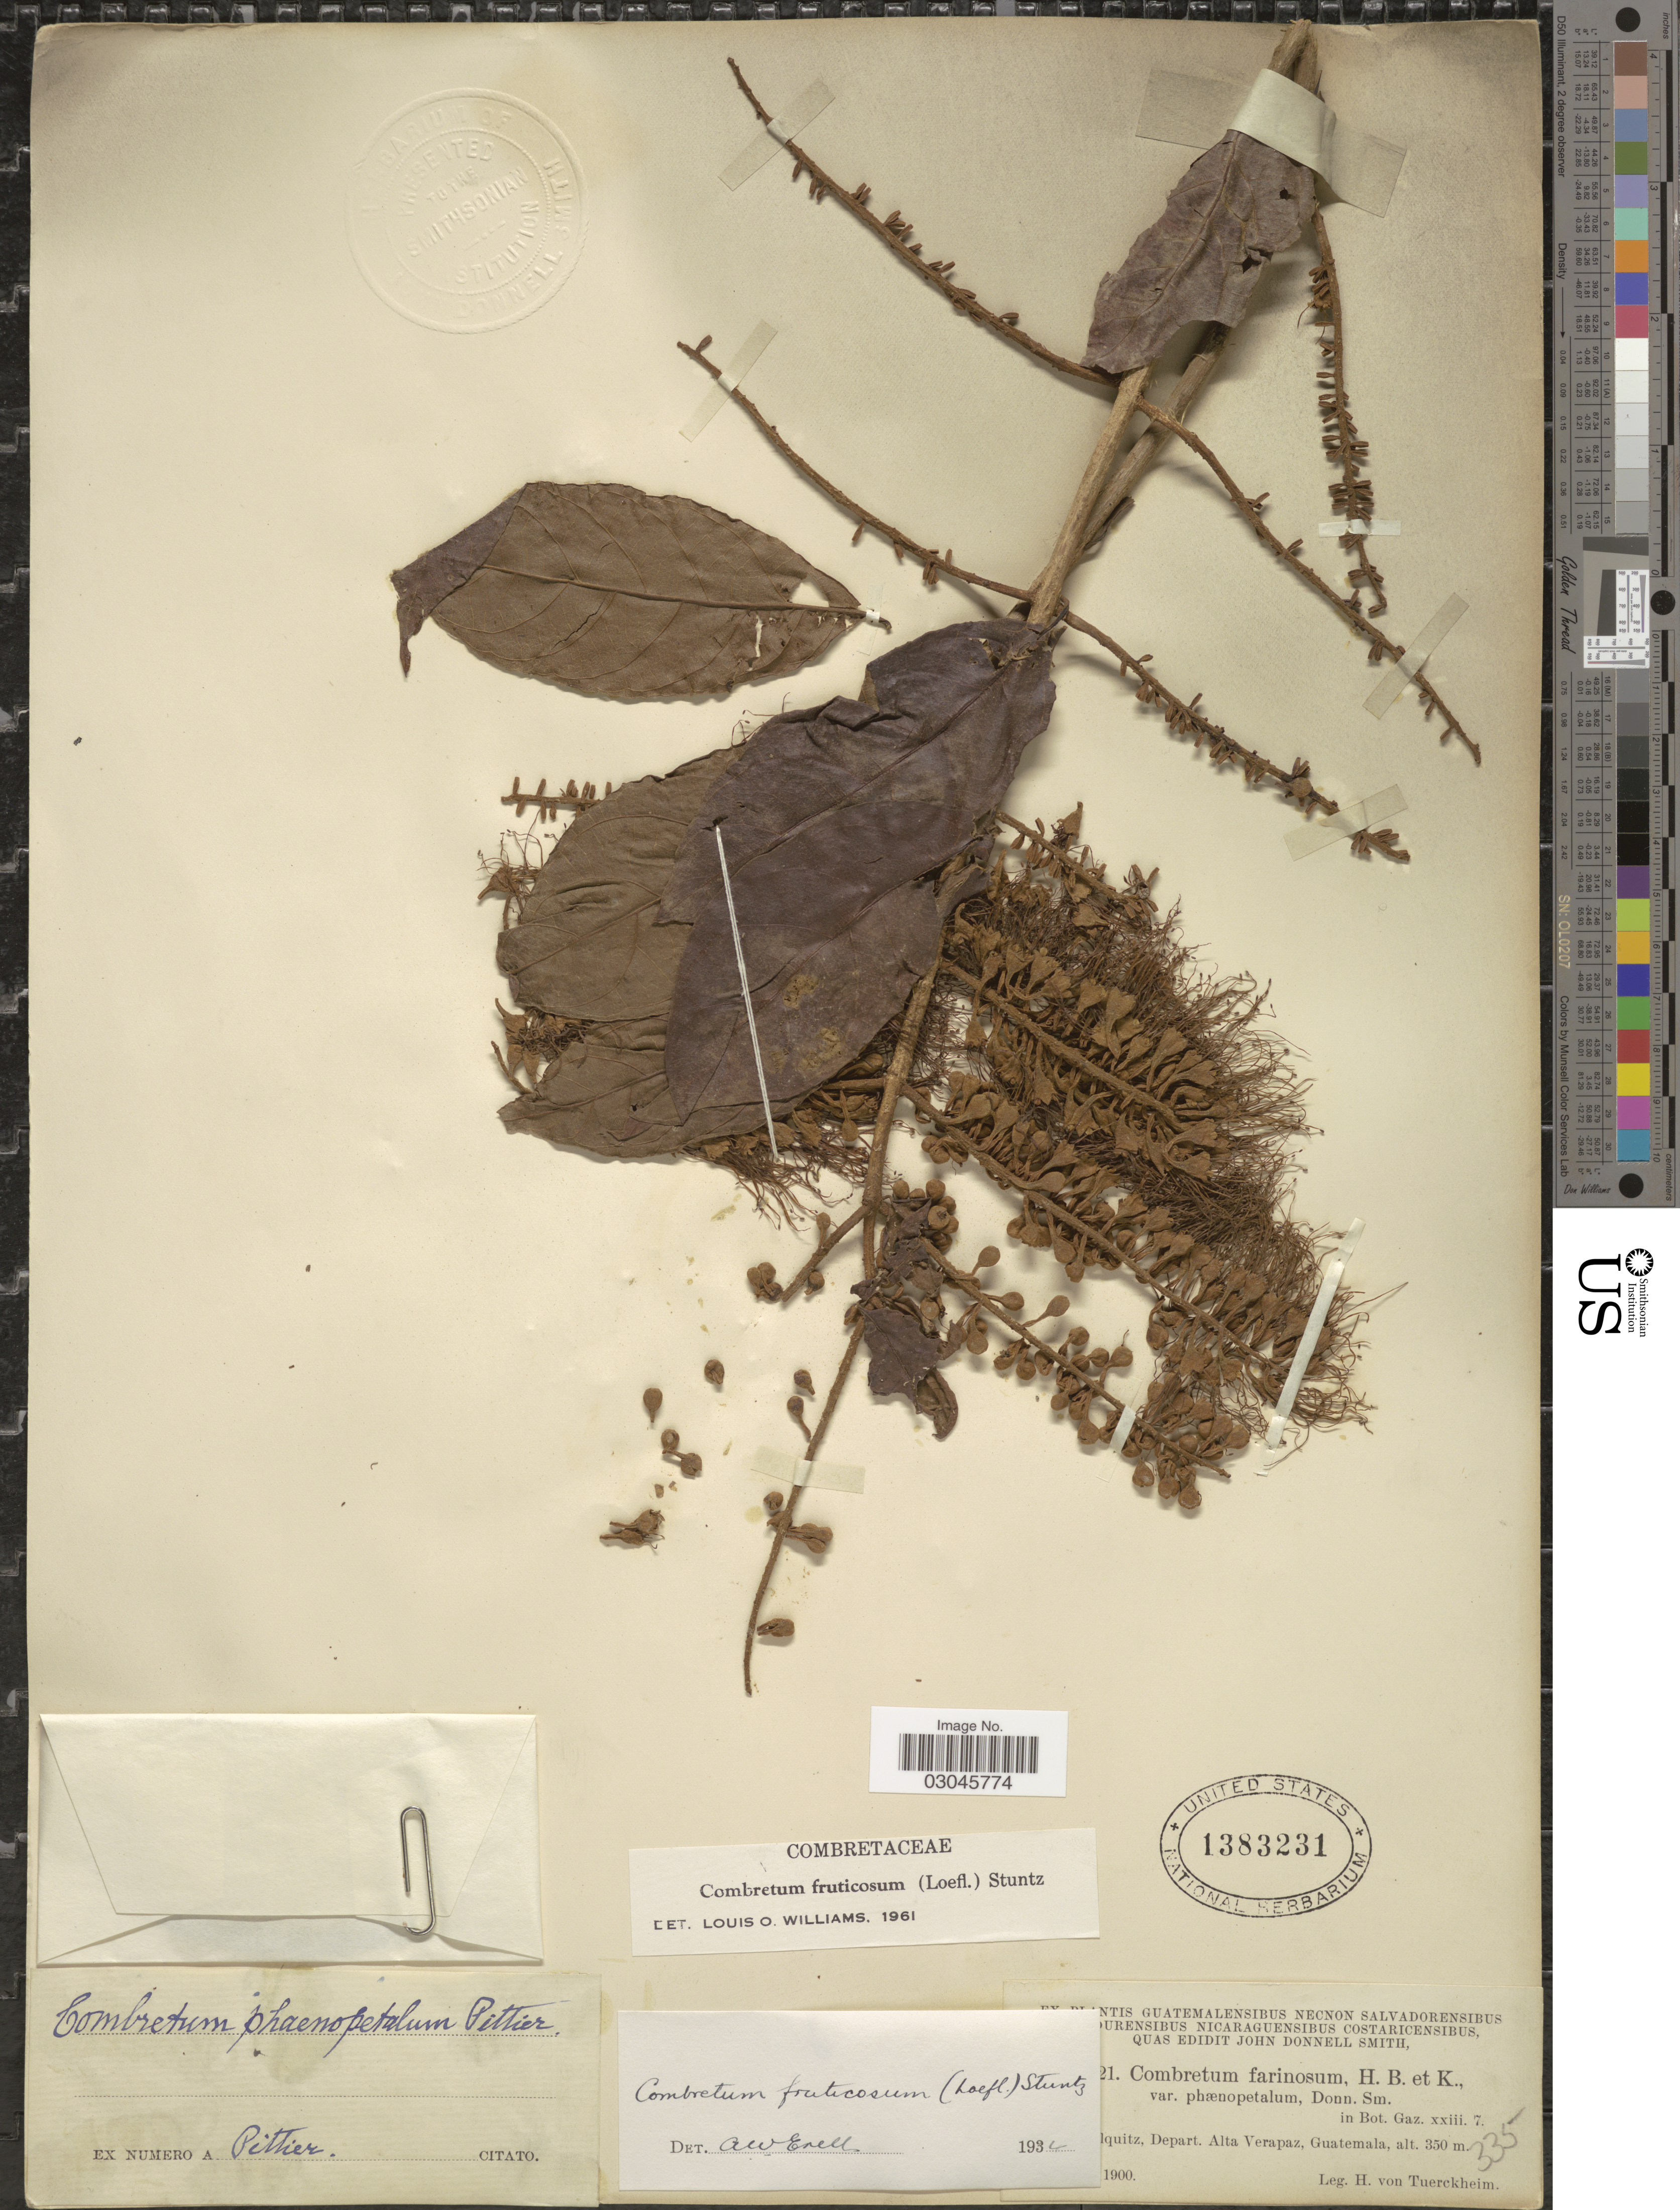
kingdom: Plantae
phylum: Tracheophyta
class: Magnoliopsida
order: Myrtales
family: Combretaceae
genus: Combretum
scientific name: Combretum fruticosum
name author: (Loefl.) Stuntz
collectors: H. von Türckheim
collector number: !21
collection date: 1900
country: Guatemala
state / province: Alta Verapaz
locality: [illegible text]quitz, Depart. Alta Verapaz.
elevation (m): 350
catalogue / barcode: US 1383231